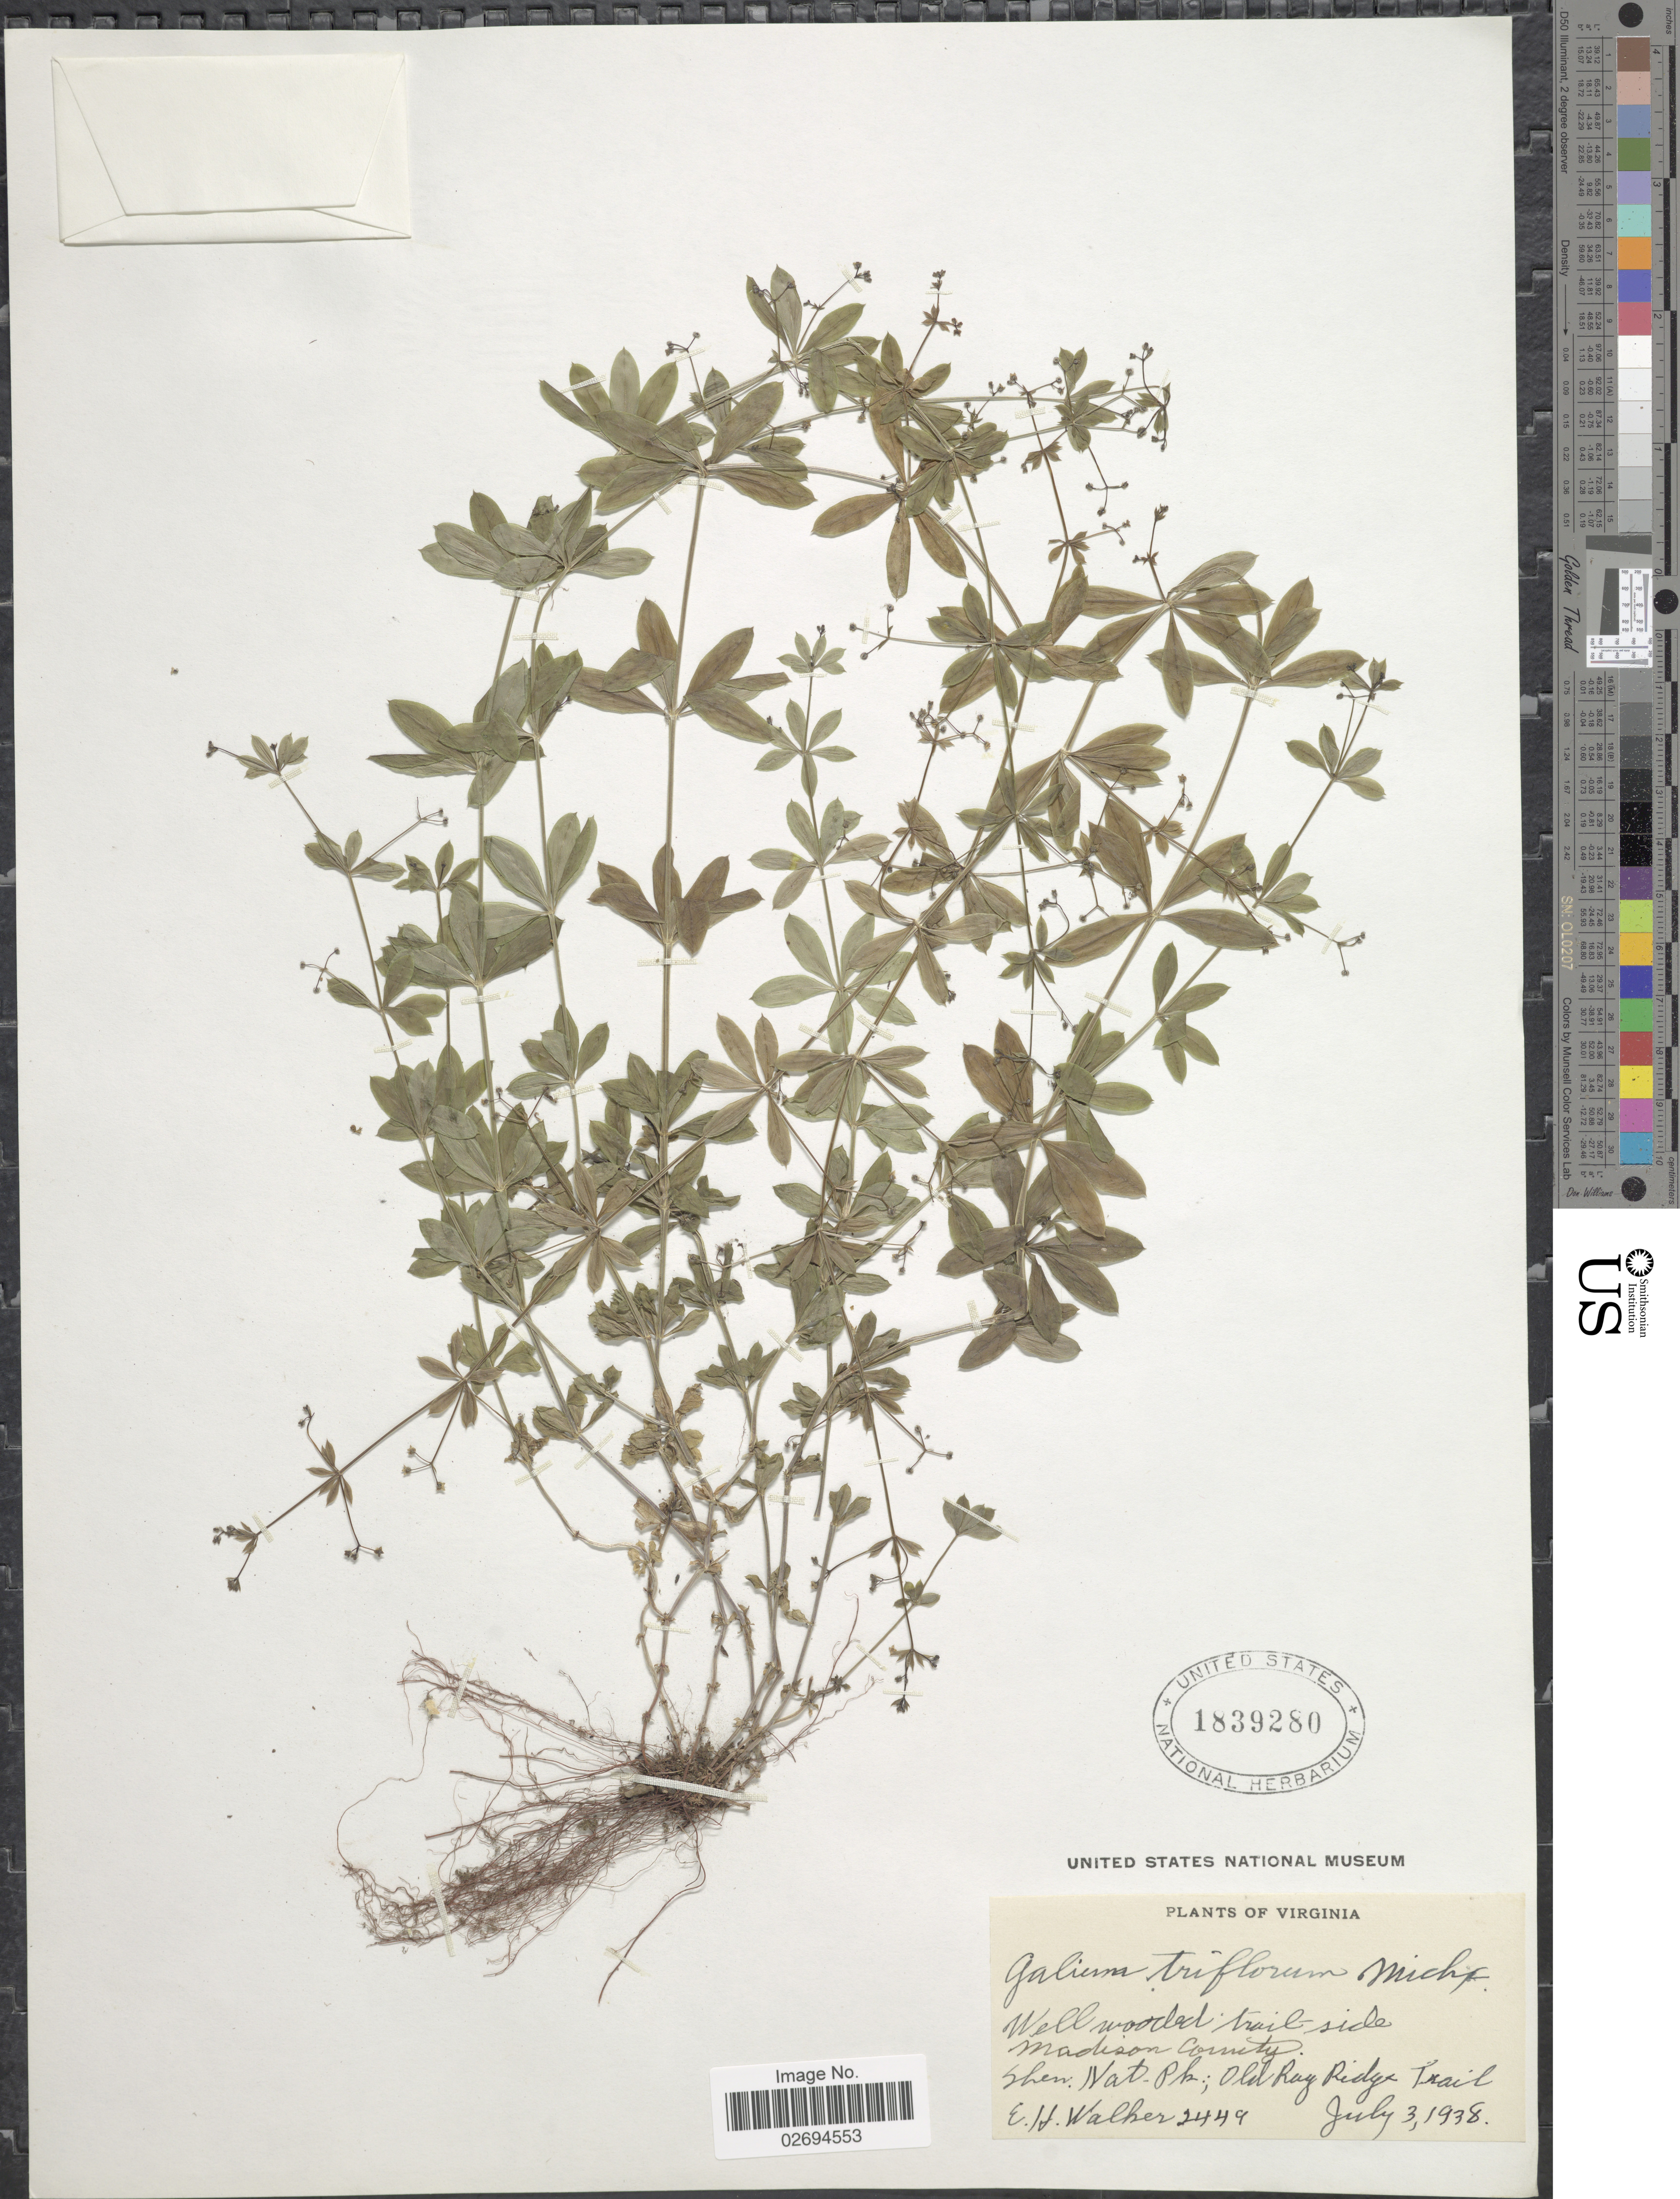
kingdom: Plantae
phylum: Tracheophyta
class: Magnoliopsida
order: Gentianales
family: Rubiaceae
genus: Galium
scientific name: Galium triflorum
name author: Michx.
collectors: E. H. Walker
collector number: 2449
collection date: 1938-07-03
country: United States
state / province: Virginia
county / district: Madison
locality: Shen. Nat. Pk.; Old Ray Ridge Trail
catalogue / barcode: US 1839280